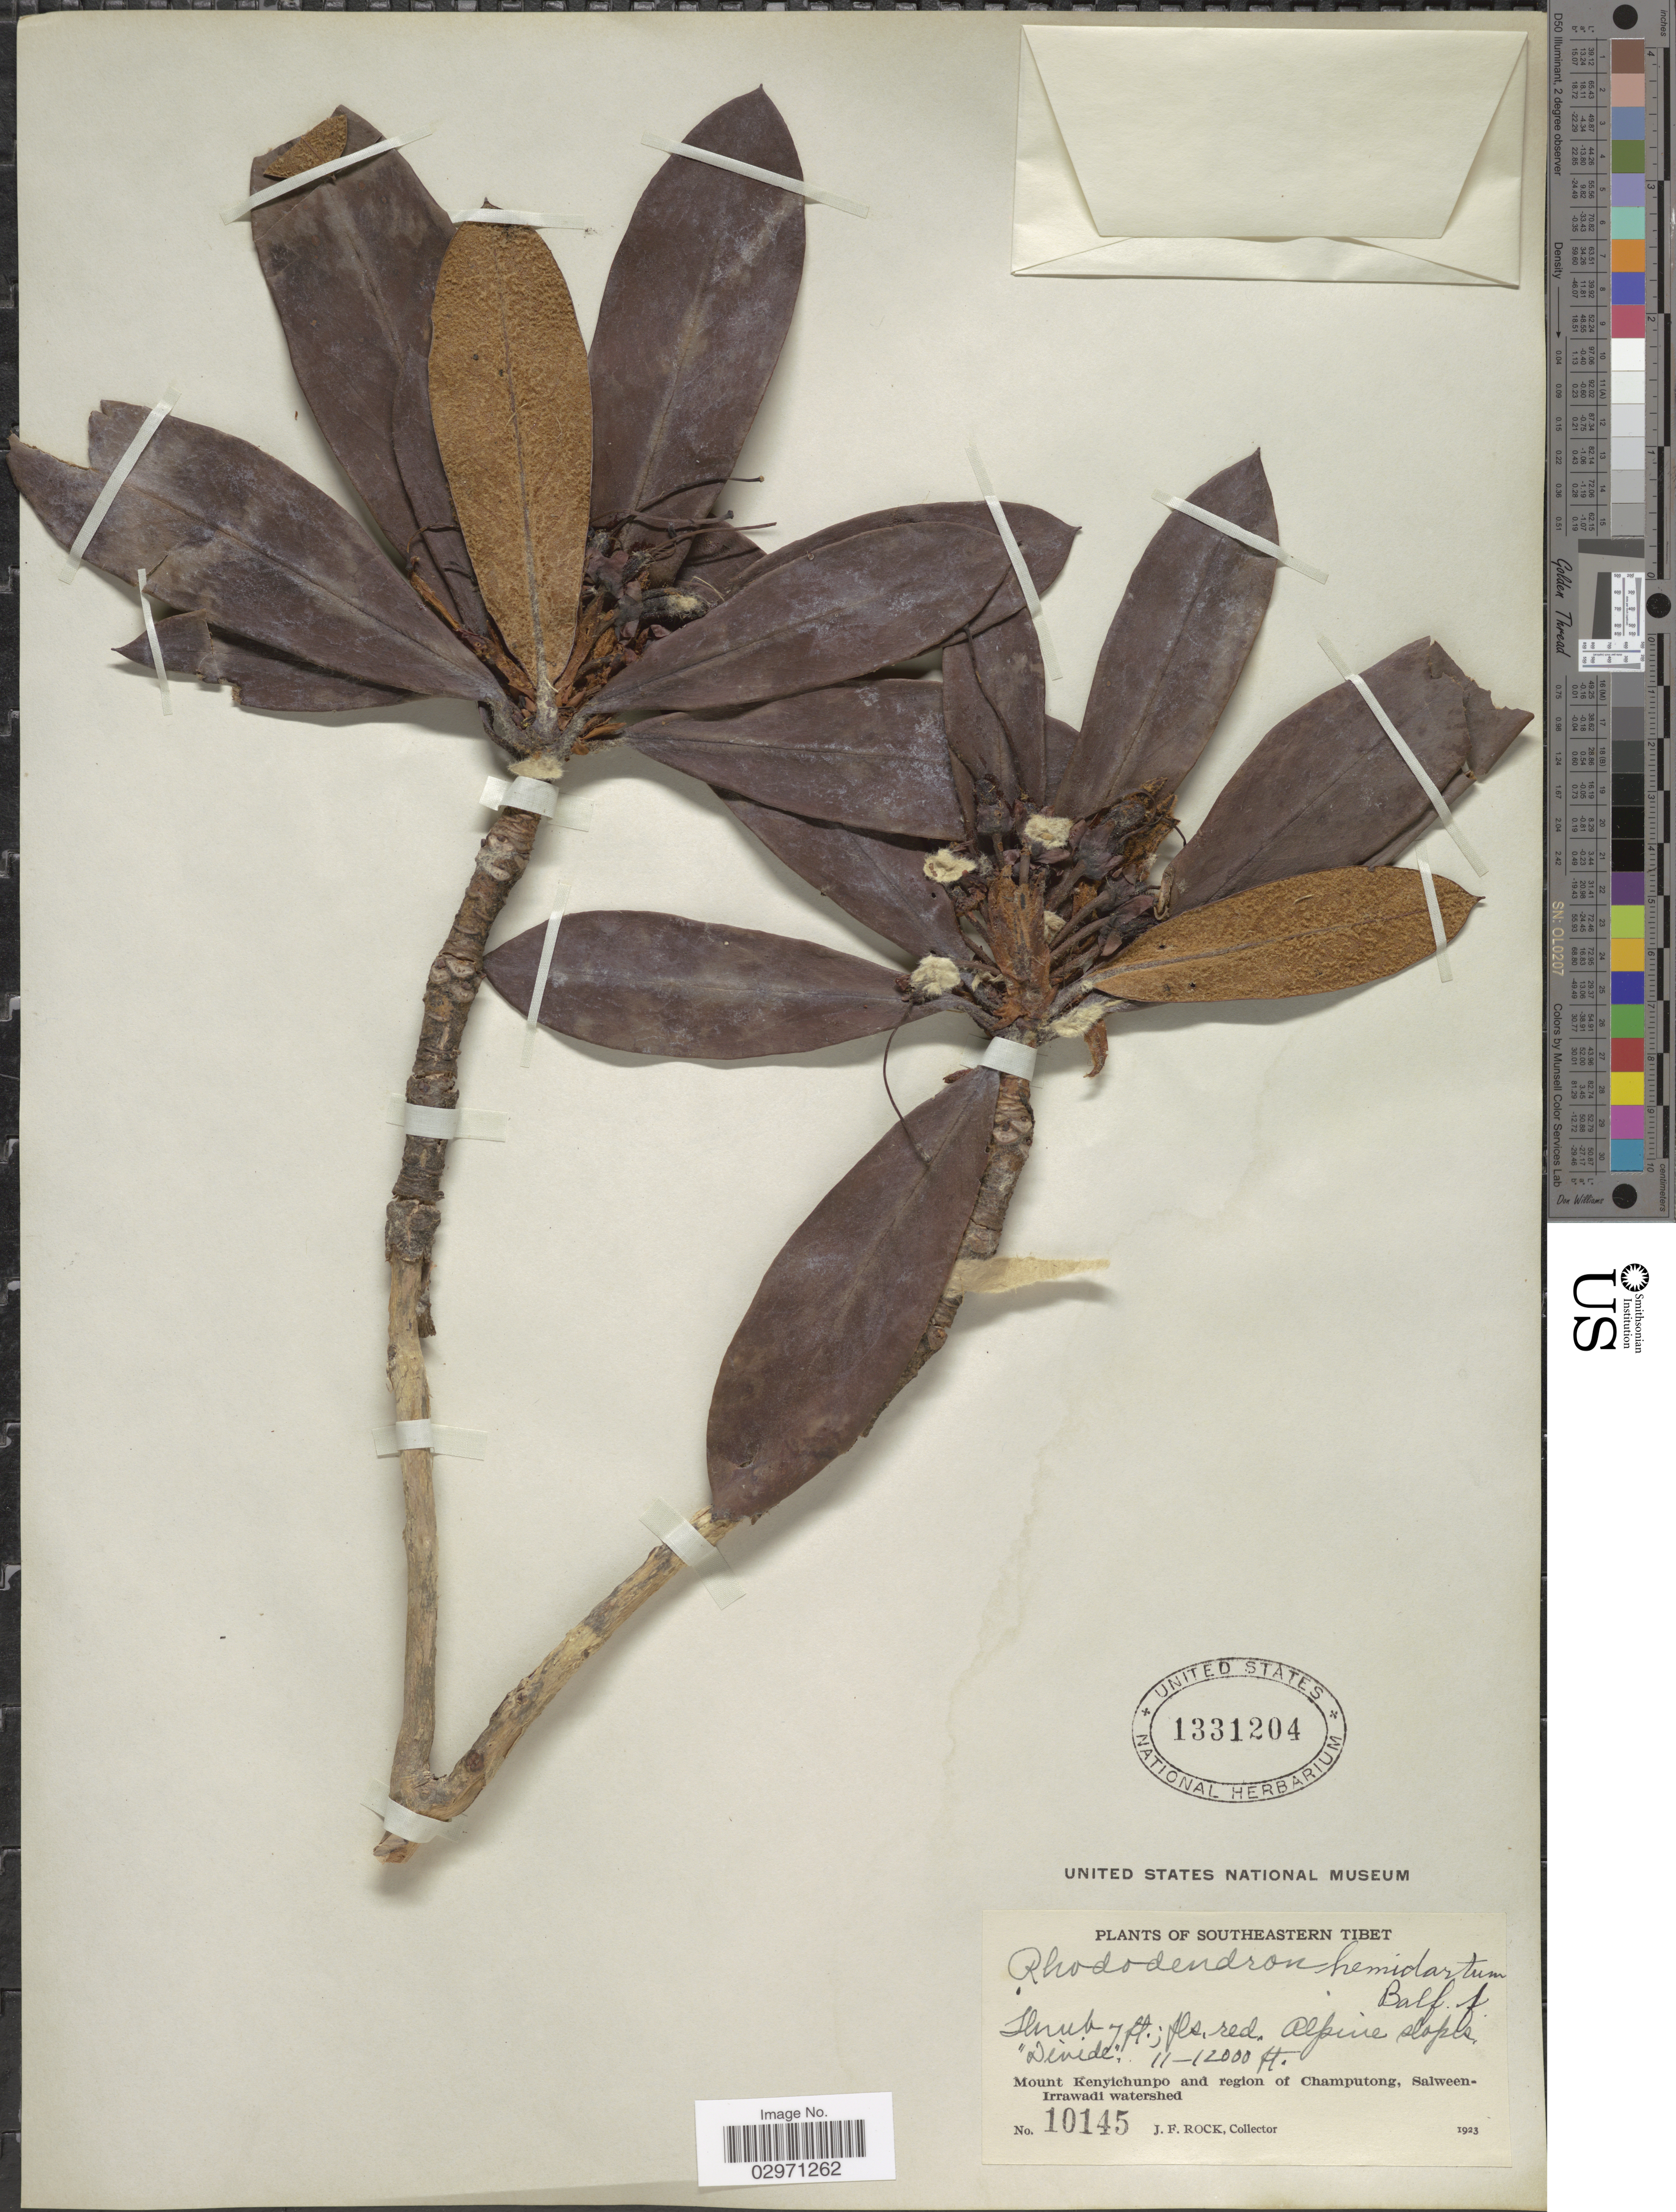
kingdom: Plantae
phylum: Tracheophyta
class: Magnoliopsida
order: Ericales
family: Ericaceae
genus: Rhododendron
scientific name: Rhododendron hemidartum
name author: Balf. f. ex Tagg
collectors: J. Rock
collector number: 10145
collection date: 1923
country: China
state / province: Xizang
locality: Southeastern Tibet. Alpine slopes. Mount Kenyichunpo and region of Champutong, Salween-Irrawadi watershed.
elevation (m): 3353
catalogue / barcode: US 1331204